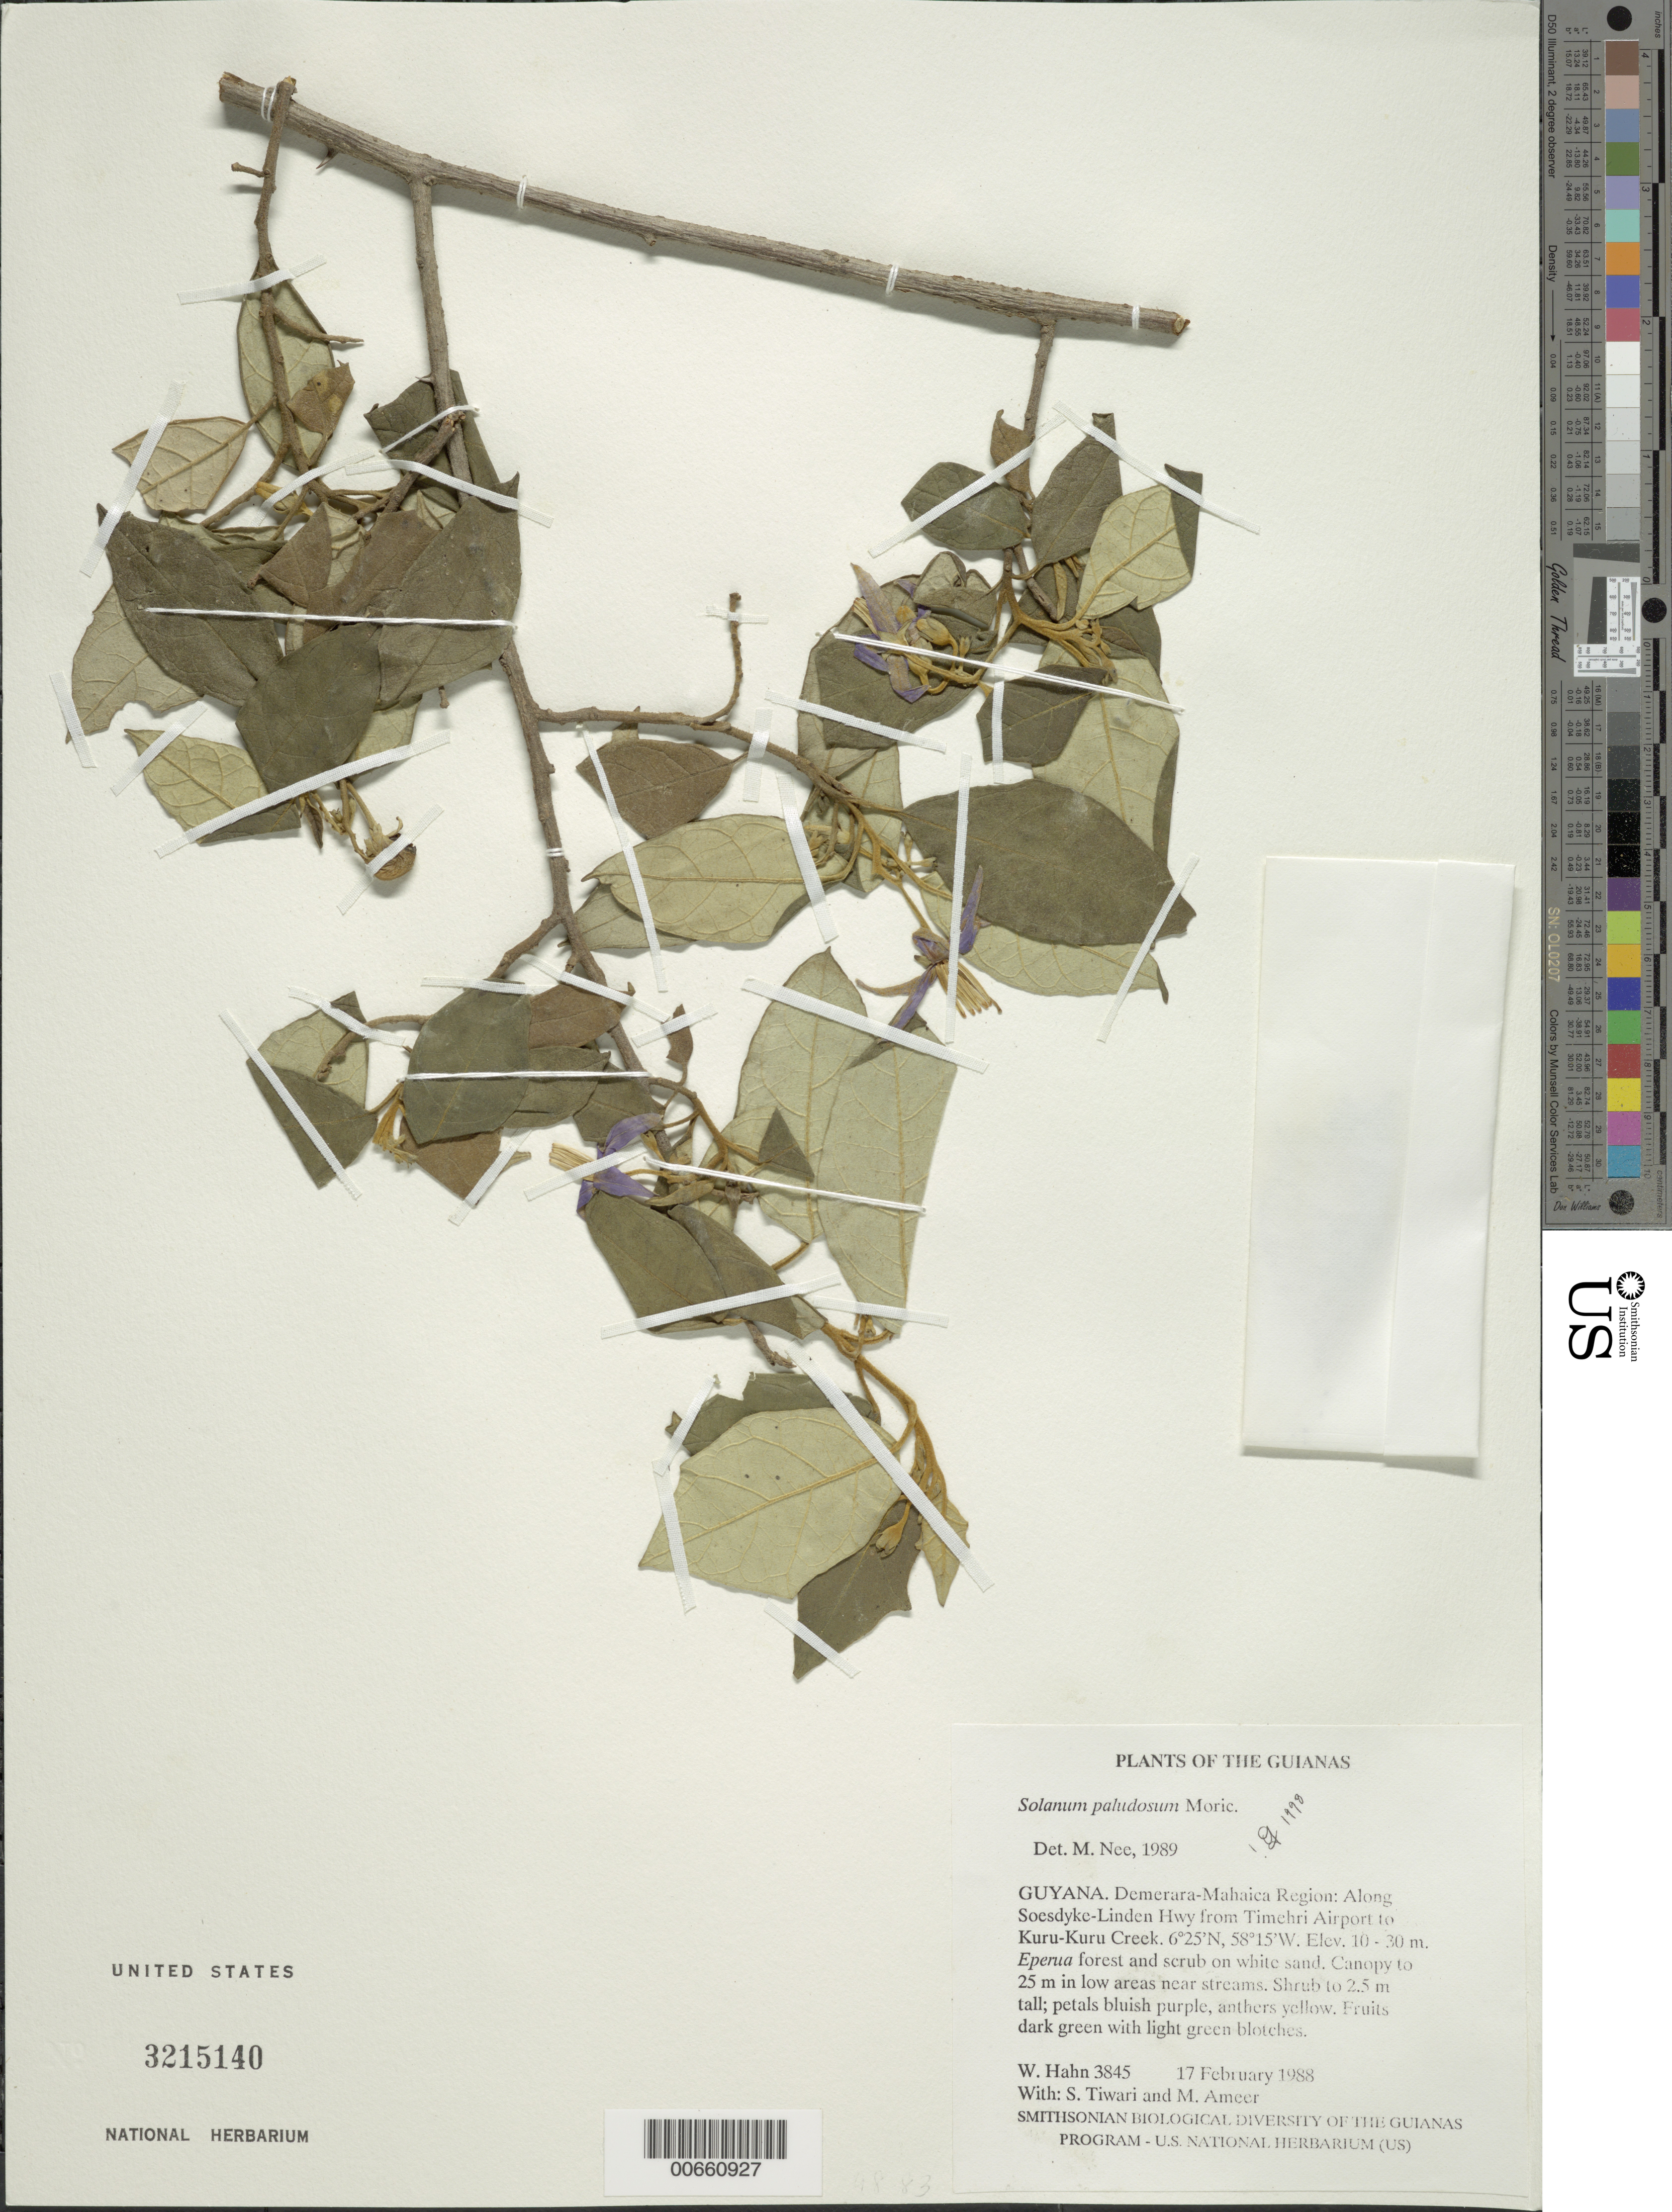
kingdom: Plantae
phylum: Tracheophyta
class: Magnoliopsida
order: Solanales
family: Solanaceae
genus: Solanum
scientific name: Solanum paludosum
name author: Moric.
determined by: Nee, Michael H.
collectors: W. Hahn, S. Tiwari & M. Ameer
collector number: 3845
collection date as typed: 2 Feb 1988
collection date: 1988-02-02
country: Guyana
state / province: Demerara-Mahaica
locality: Along Soesdyke-Linden Hwy from Timehri Airport to Kuru-Kuru Creek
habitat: Eperua forest and scrub on white sand. Canopy to 25 m in low areas near streams.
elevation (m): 10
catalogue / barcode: US 3215140